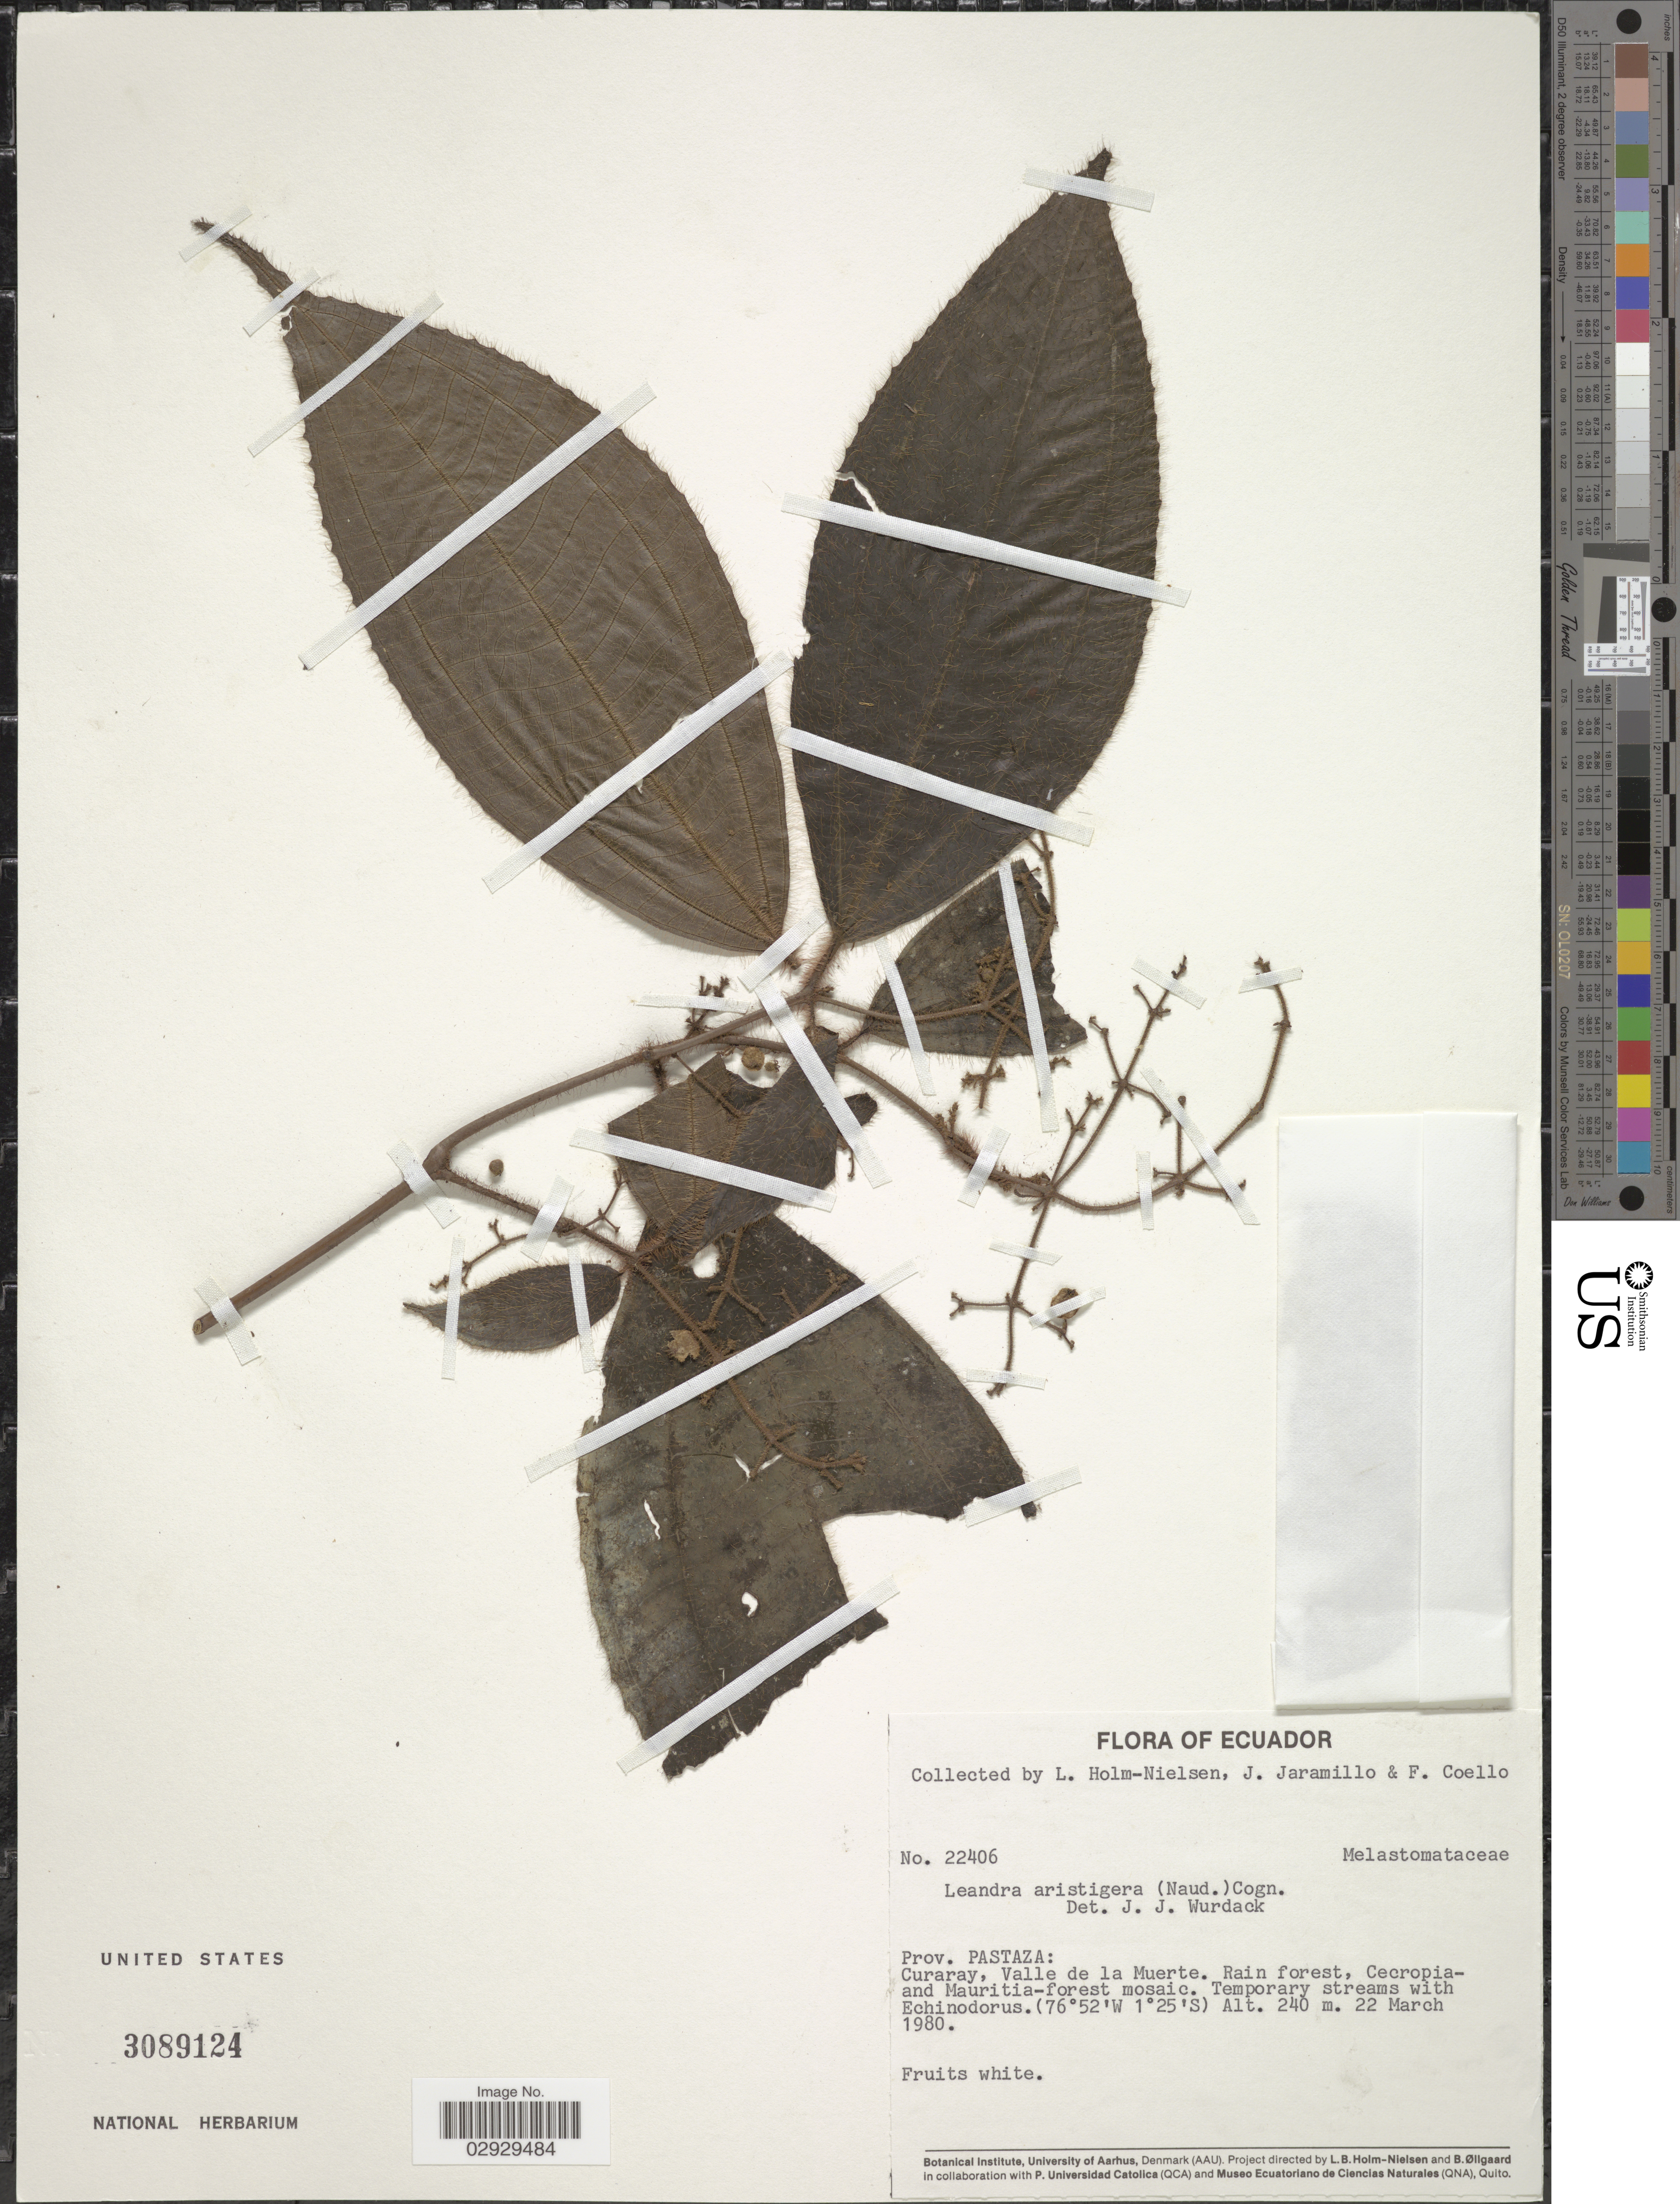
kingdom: Plantae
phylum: Tracheophyta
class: Magnoliopsida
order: Myrtales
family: Melastomataceae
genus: Leandra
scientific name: Leandra aristigera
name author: (Naudin) Cogn.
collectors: L. Holm-Nielsen, J. Jaramillo & F. Coello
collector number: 22406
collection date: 1980-03-22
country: Ecuador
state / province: Pastaza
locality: Curaray, Valle de la Muerte.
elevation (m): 240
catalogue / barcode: US 3089124